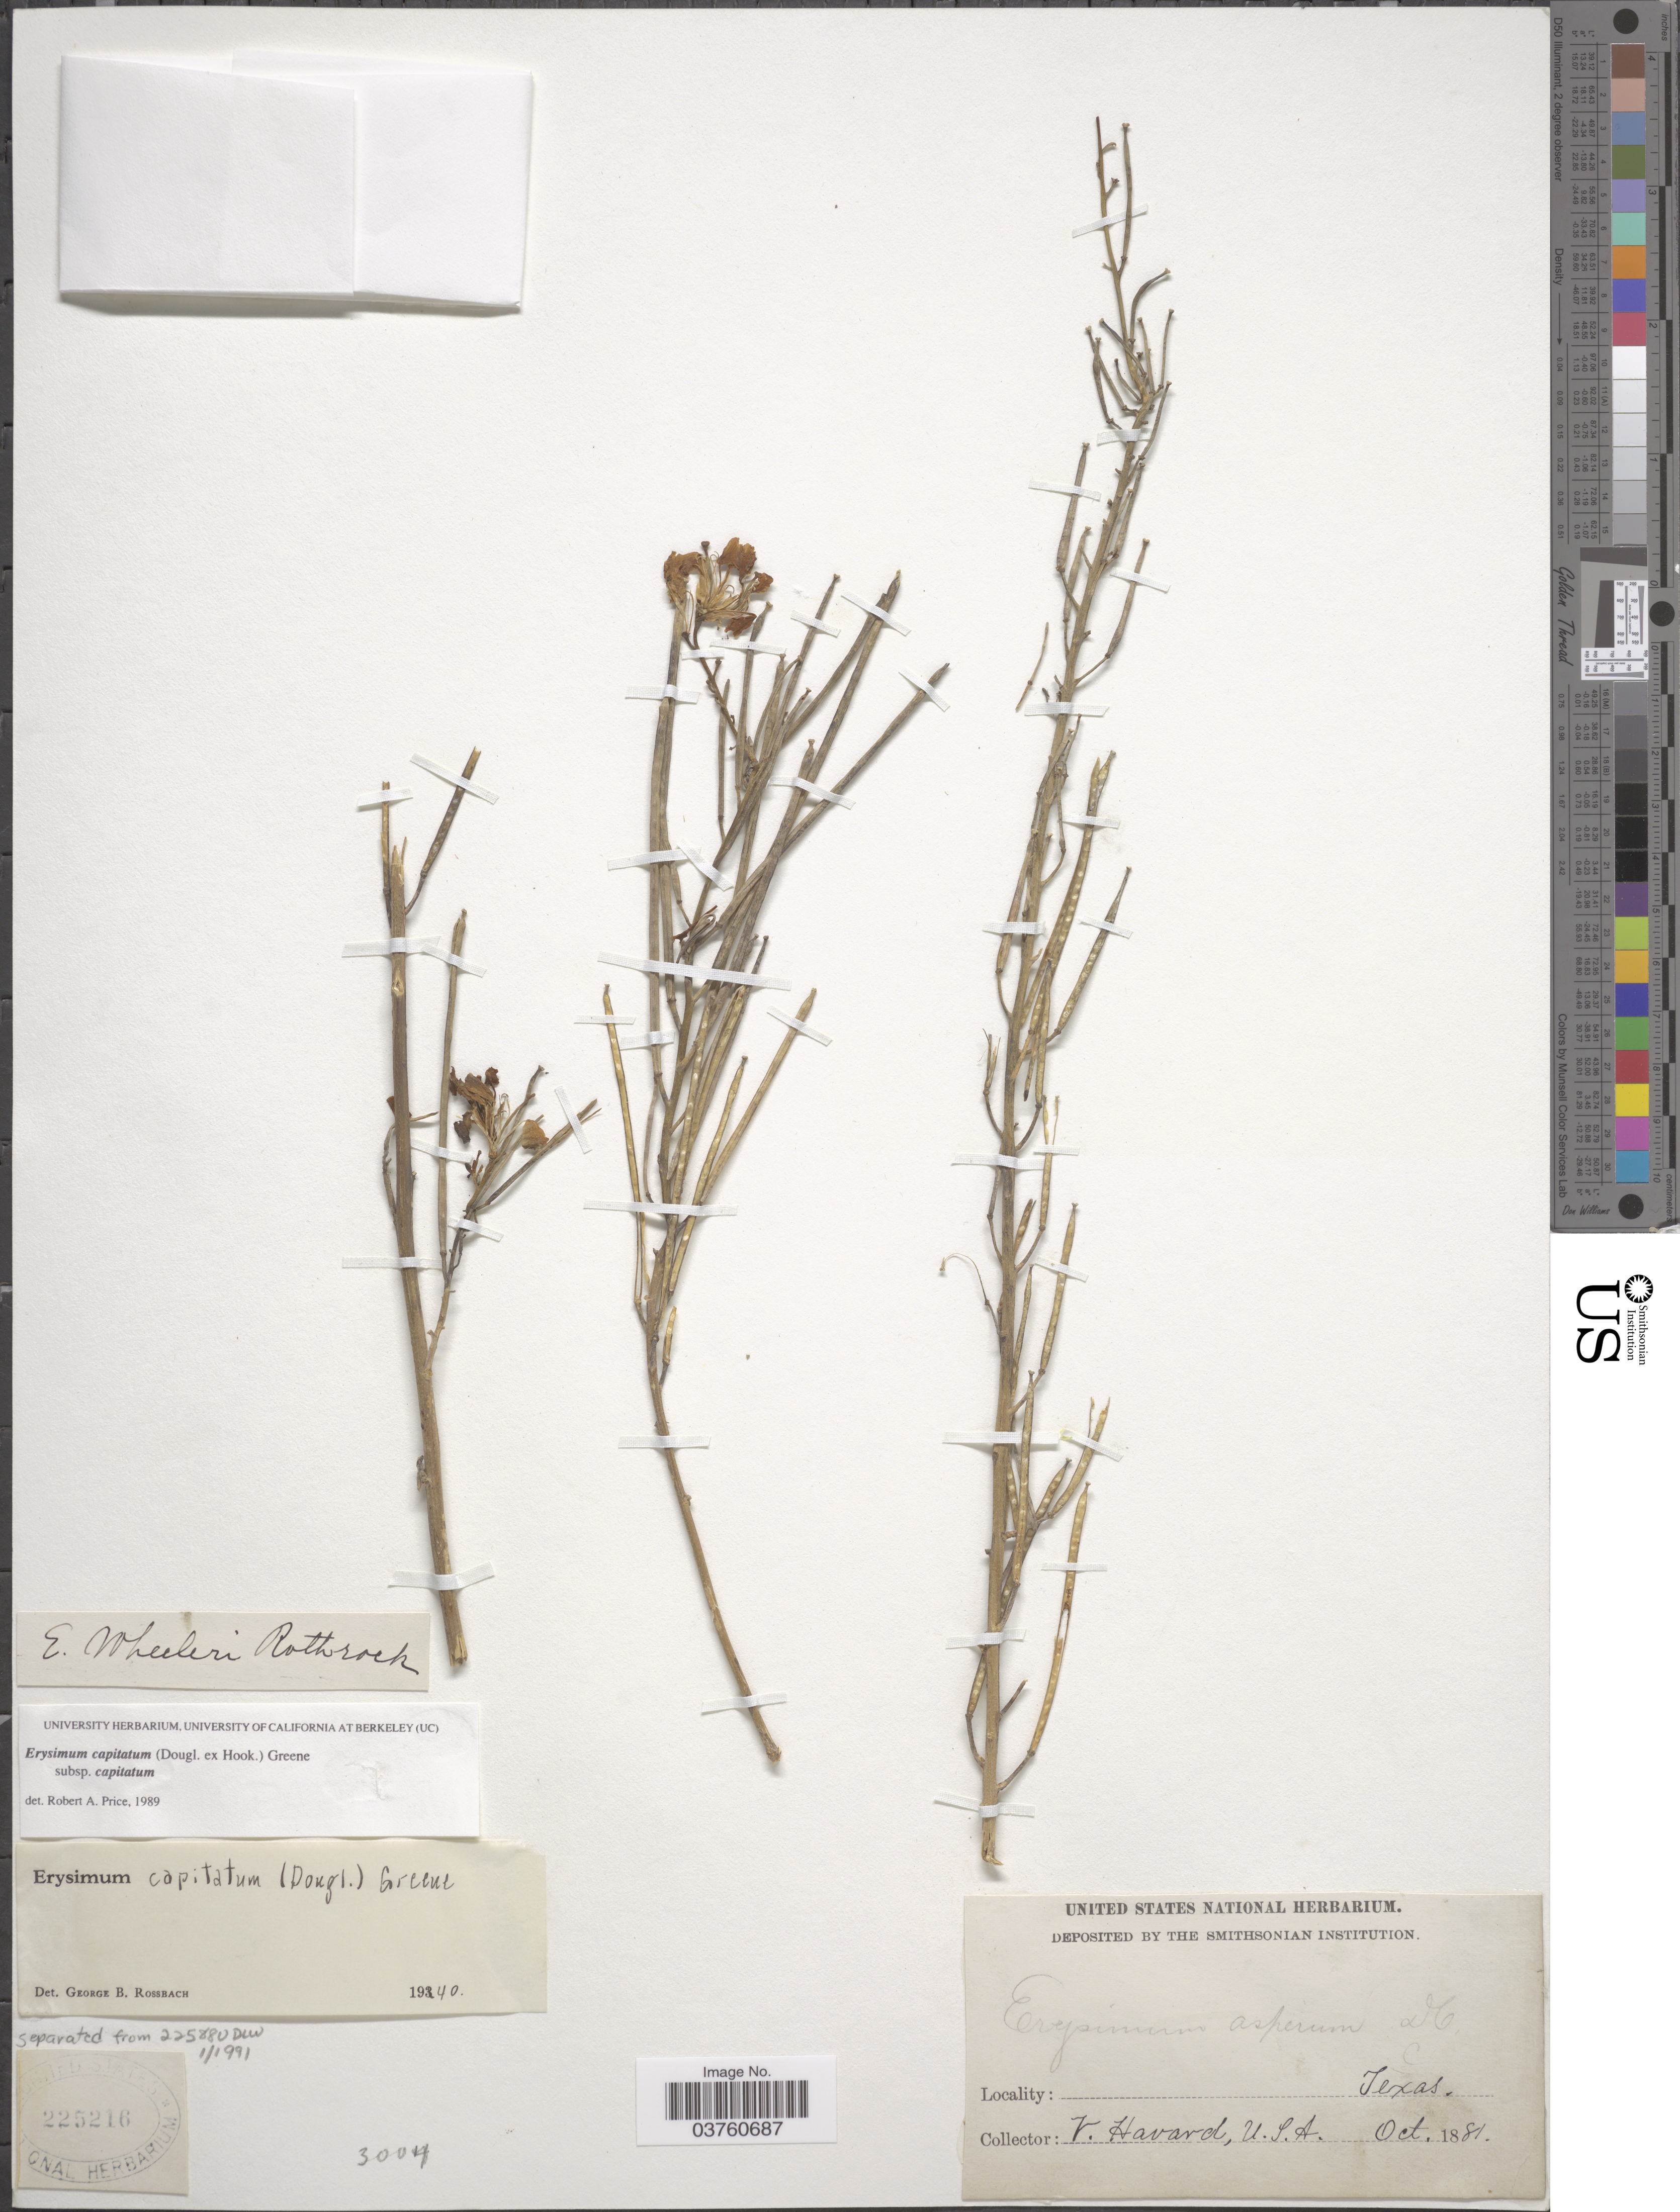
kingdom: Plantae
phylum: Tracheophyta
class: Magnoliopsida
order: Brassicales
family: Brassicaceae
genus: Erysimum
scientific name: Erysimum capitatum subsp. capitatum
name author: (Douglas ex Hook.) Greene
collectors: V. Havard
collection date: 1881-10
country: United States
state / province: Texas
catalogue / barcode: US 225216